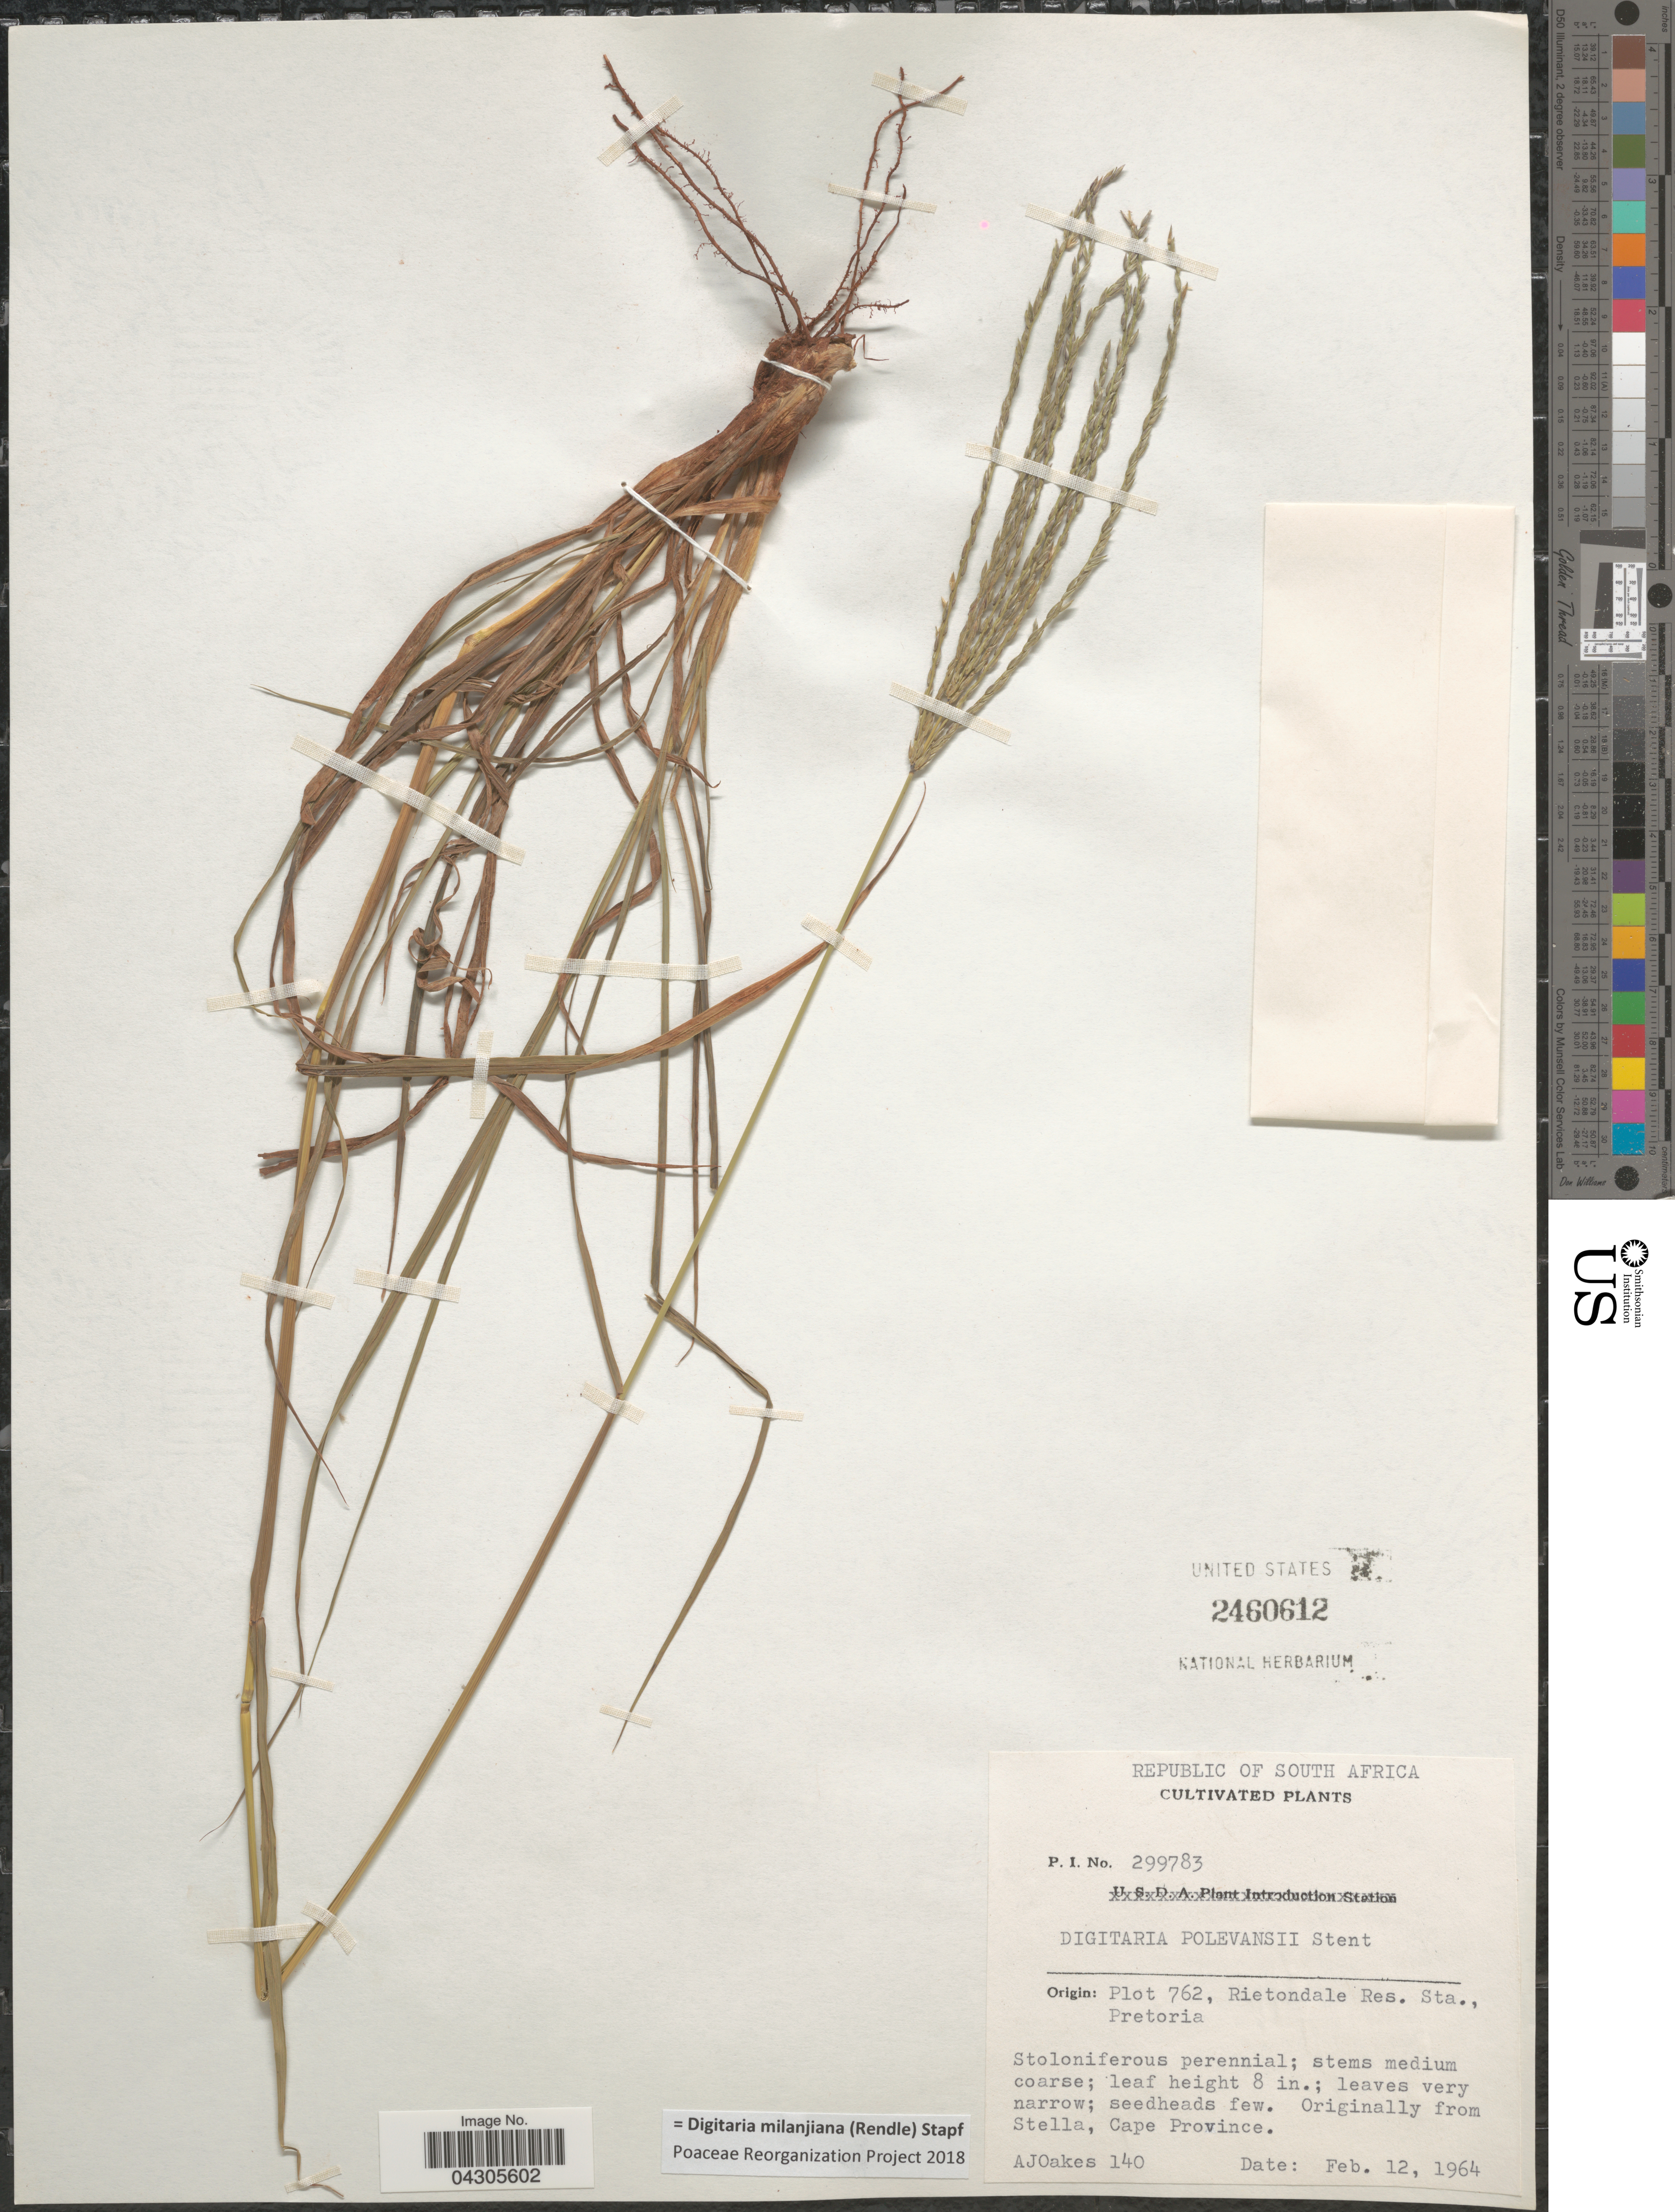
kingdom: Plantae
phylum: Tracheophyta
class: Liliopsida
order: Poales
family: Poaceae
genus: Digitaria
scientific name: Digitaria milanjiana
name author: (Rendle) Stapf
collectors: A. Oakes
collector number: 140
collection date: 1964-02-12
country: South Africa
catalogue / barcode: US 2460612